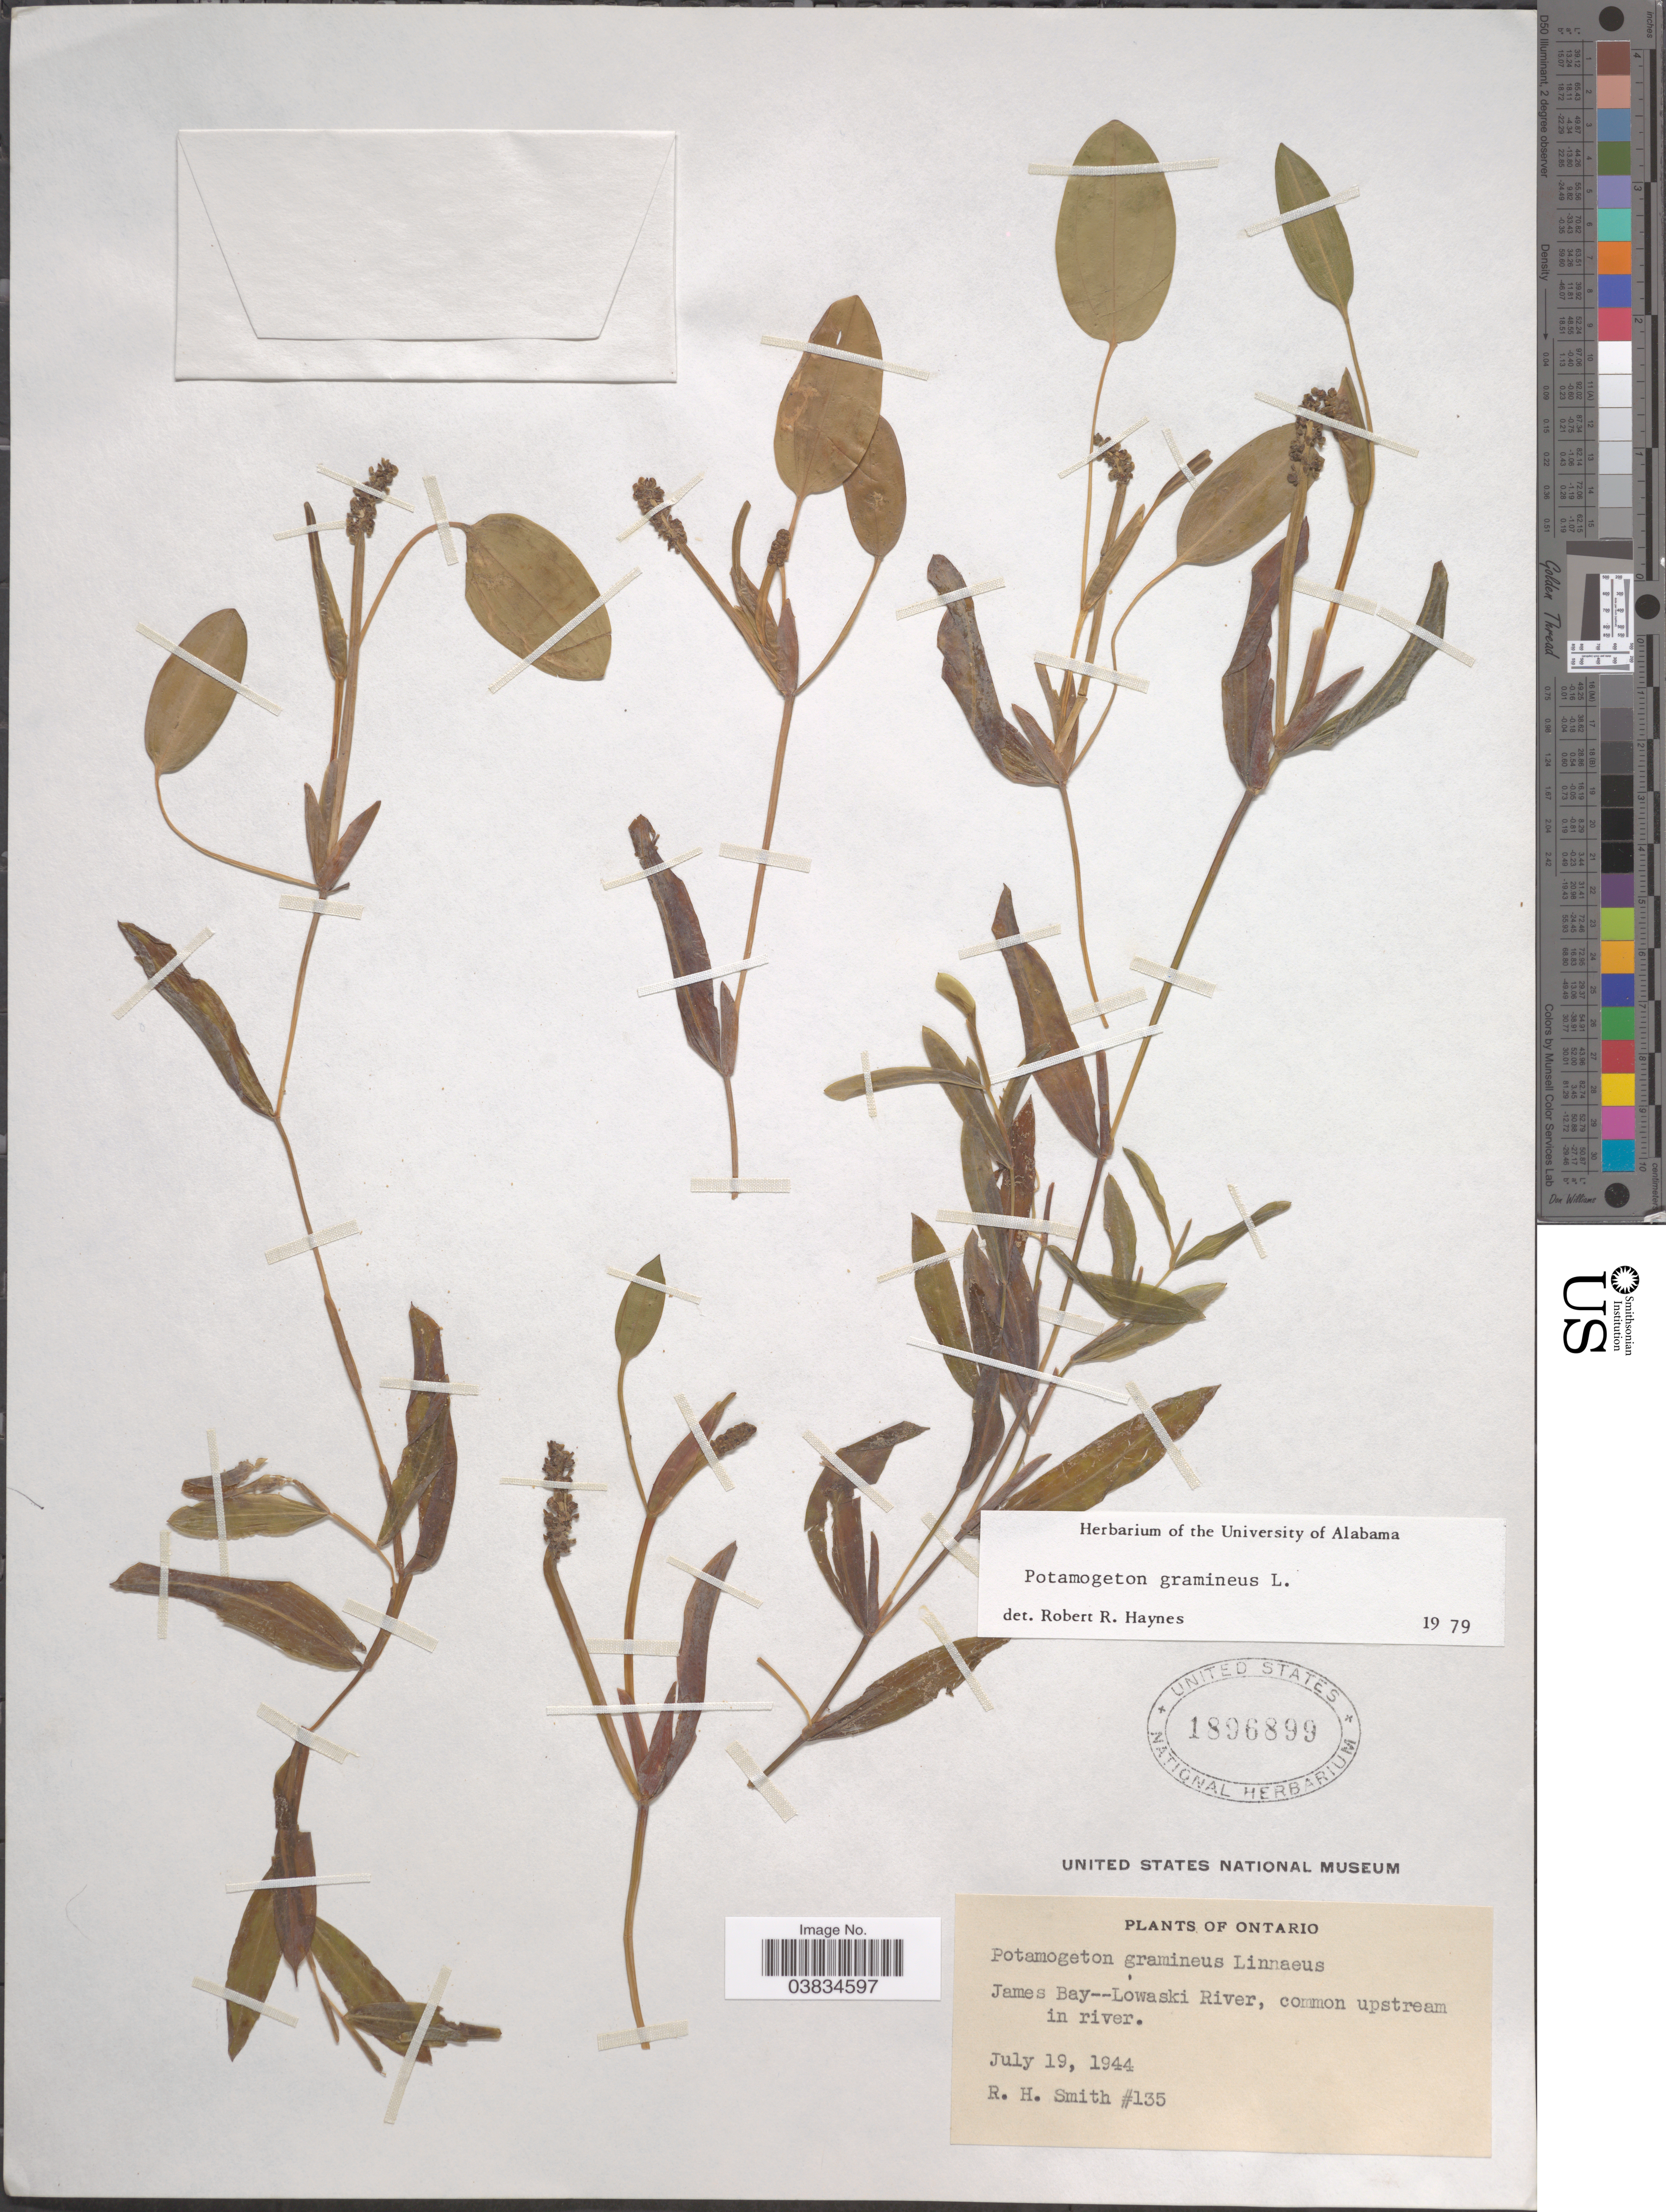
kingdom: Plantae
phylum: Tracheophyta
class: Liliopsida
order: Alismatales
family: Potamogetonaceae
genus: Potamogeton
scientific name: Potamogeton gramineus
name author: L.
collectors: R. H. Smith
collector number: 135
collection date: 1944-07-19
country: Canada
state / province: Ontario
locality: James Bay--Lowaski River.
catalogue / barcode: US 1896899